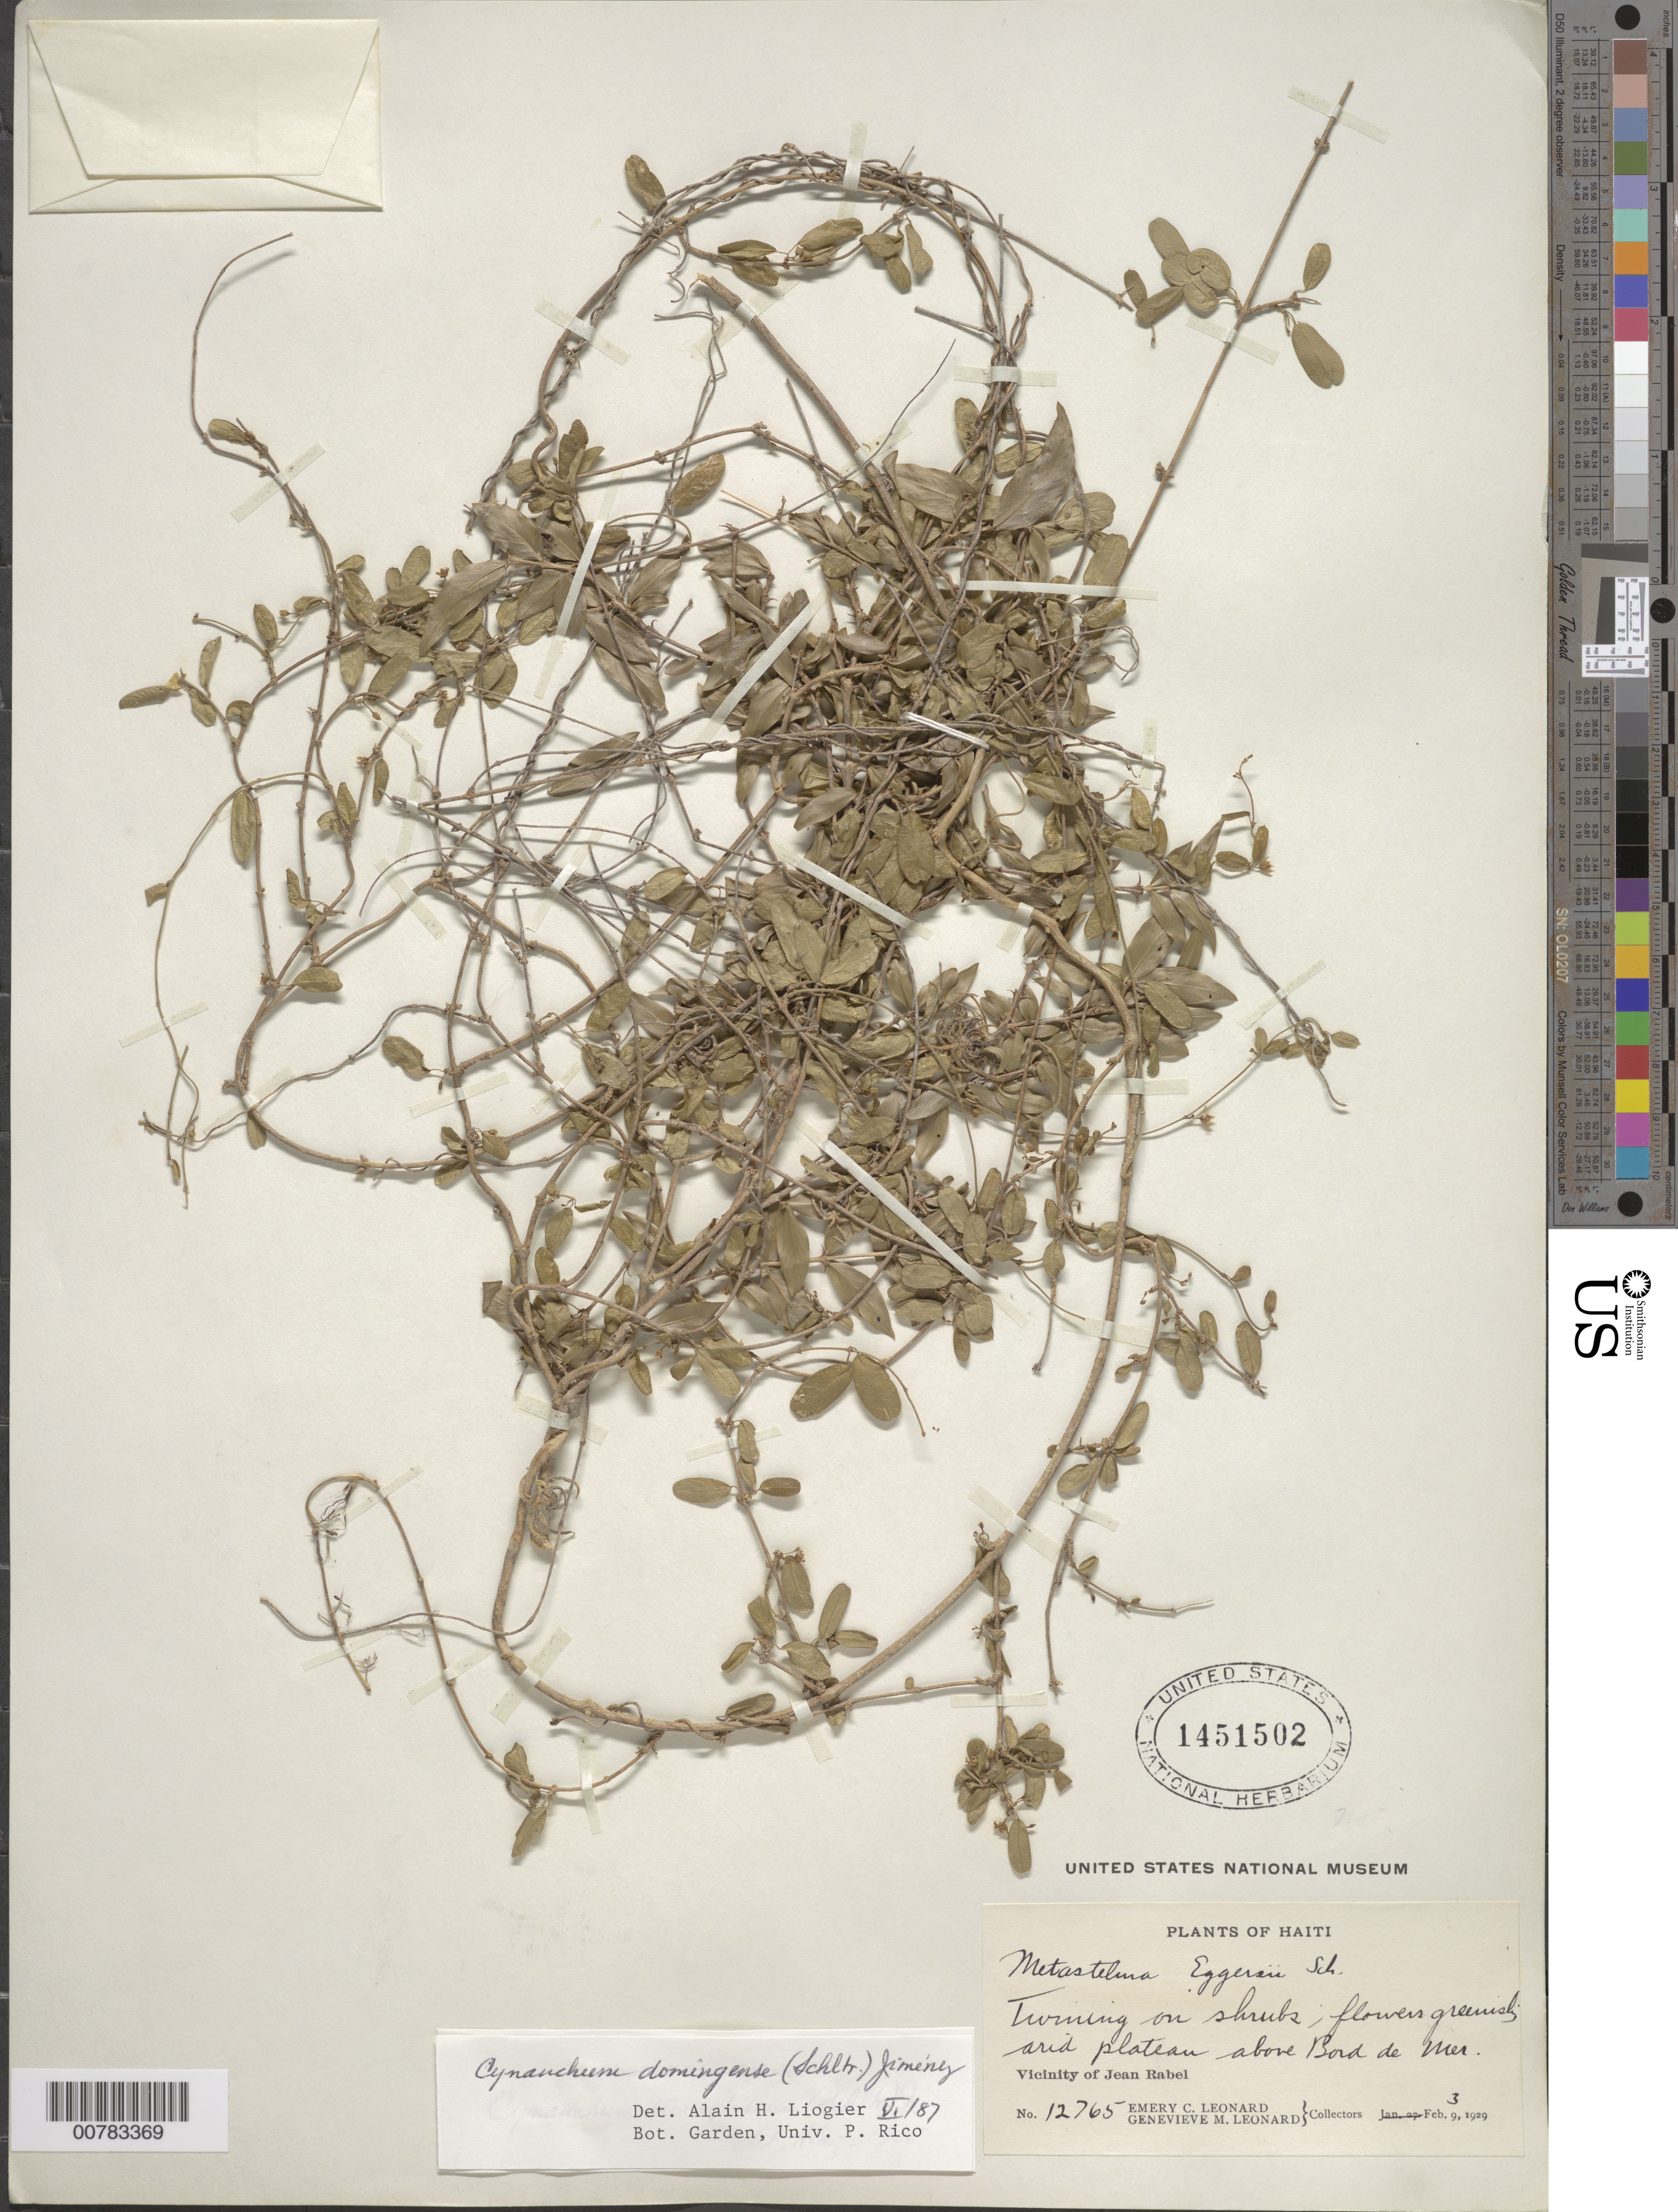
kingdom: Plantae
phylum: Tracheophyta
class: Magnoliopsida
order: Gentianales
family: Apocynaceae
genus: Metastelma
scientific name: Metastelma domingense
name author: Schltr.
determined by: Liogier, Alain H.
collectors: E. C. Leonard & G. M. Leonard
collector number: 12765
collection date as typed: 03 Feb 1929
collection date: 1929-02-03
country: Haiti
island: Hispaniola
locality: Vicinity of Jean Rabel, above Bord de Mer.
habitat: Arid plateau.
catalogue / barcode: US 1451502